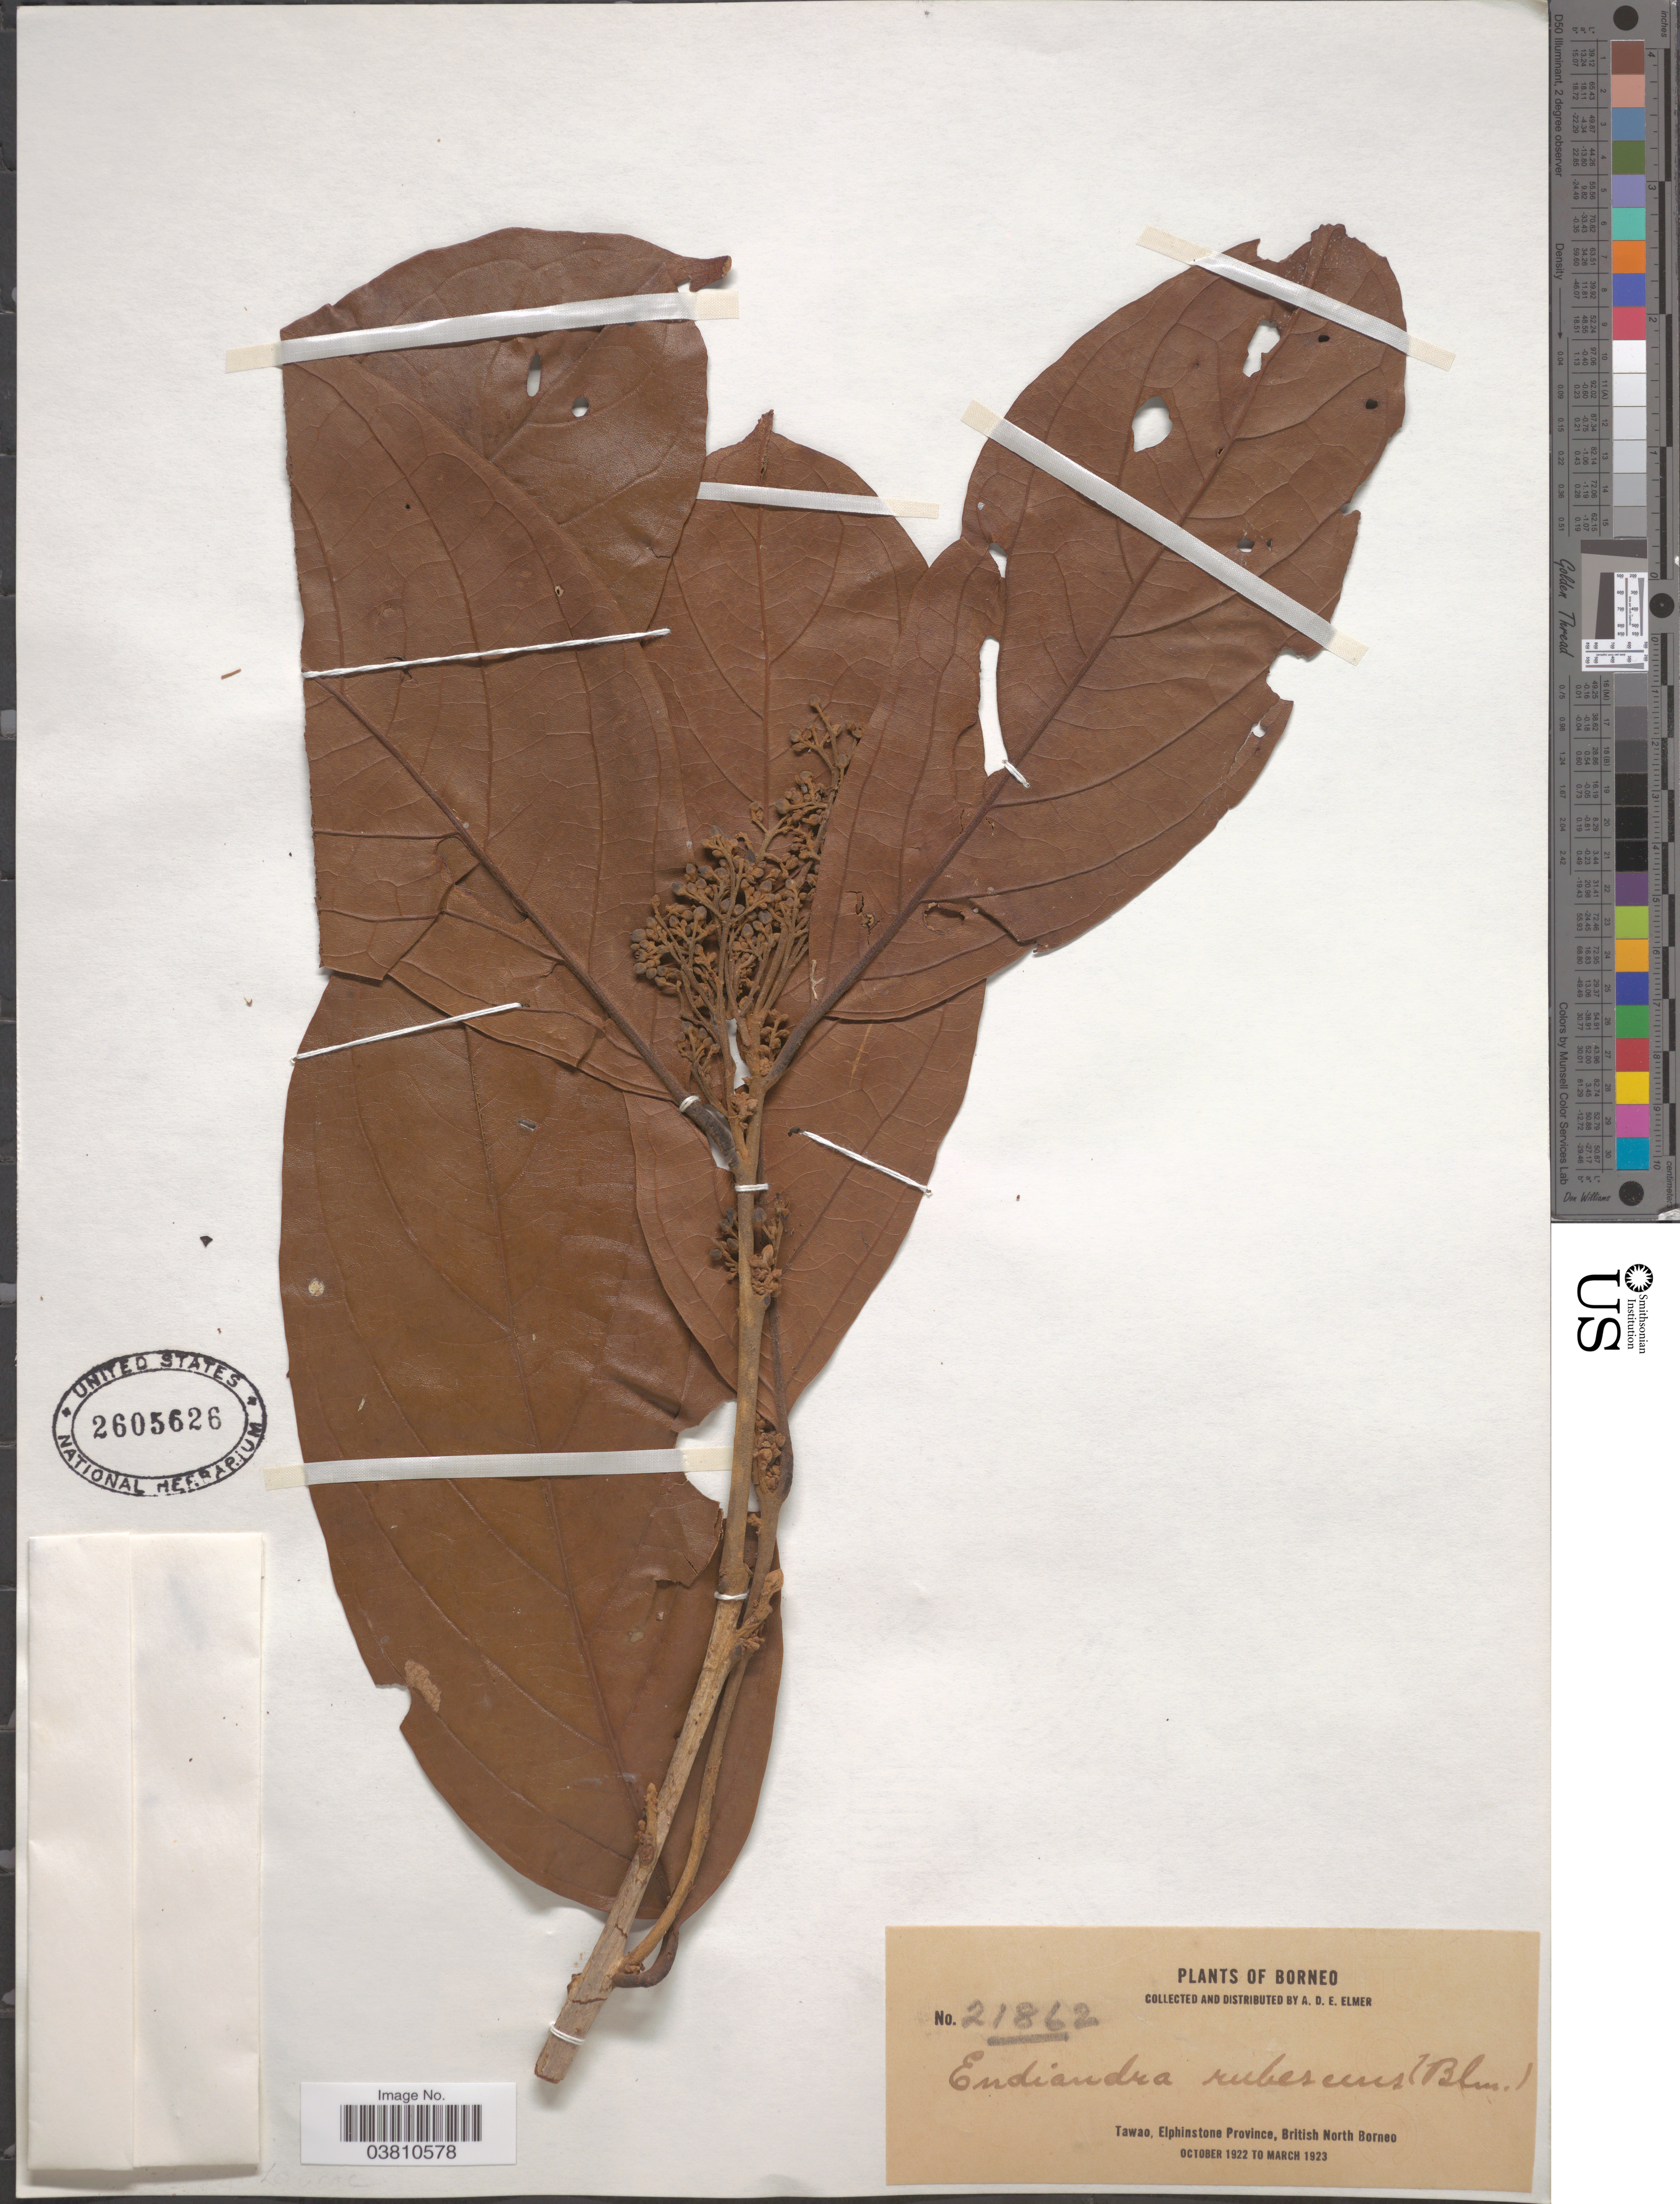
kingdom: Plantae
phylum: Tracheophyta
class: Magnoliopsida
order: Laurales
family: Lauraceae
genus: Endiandra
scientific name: Endiandra rubescens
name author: (Blume) Miq.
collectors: A. D. E. Elmer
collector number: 21862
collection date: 1922-10/1923-03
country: Malaysia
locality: Borneo. Tawao, Elphinstone Province, British North Borneo.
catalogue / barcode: US 2605626